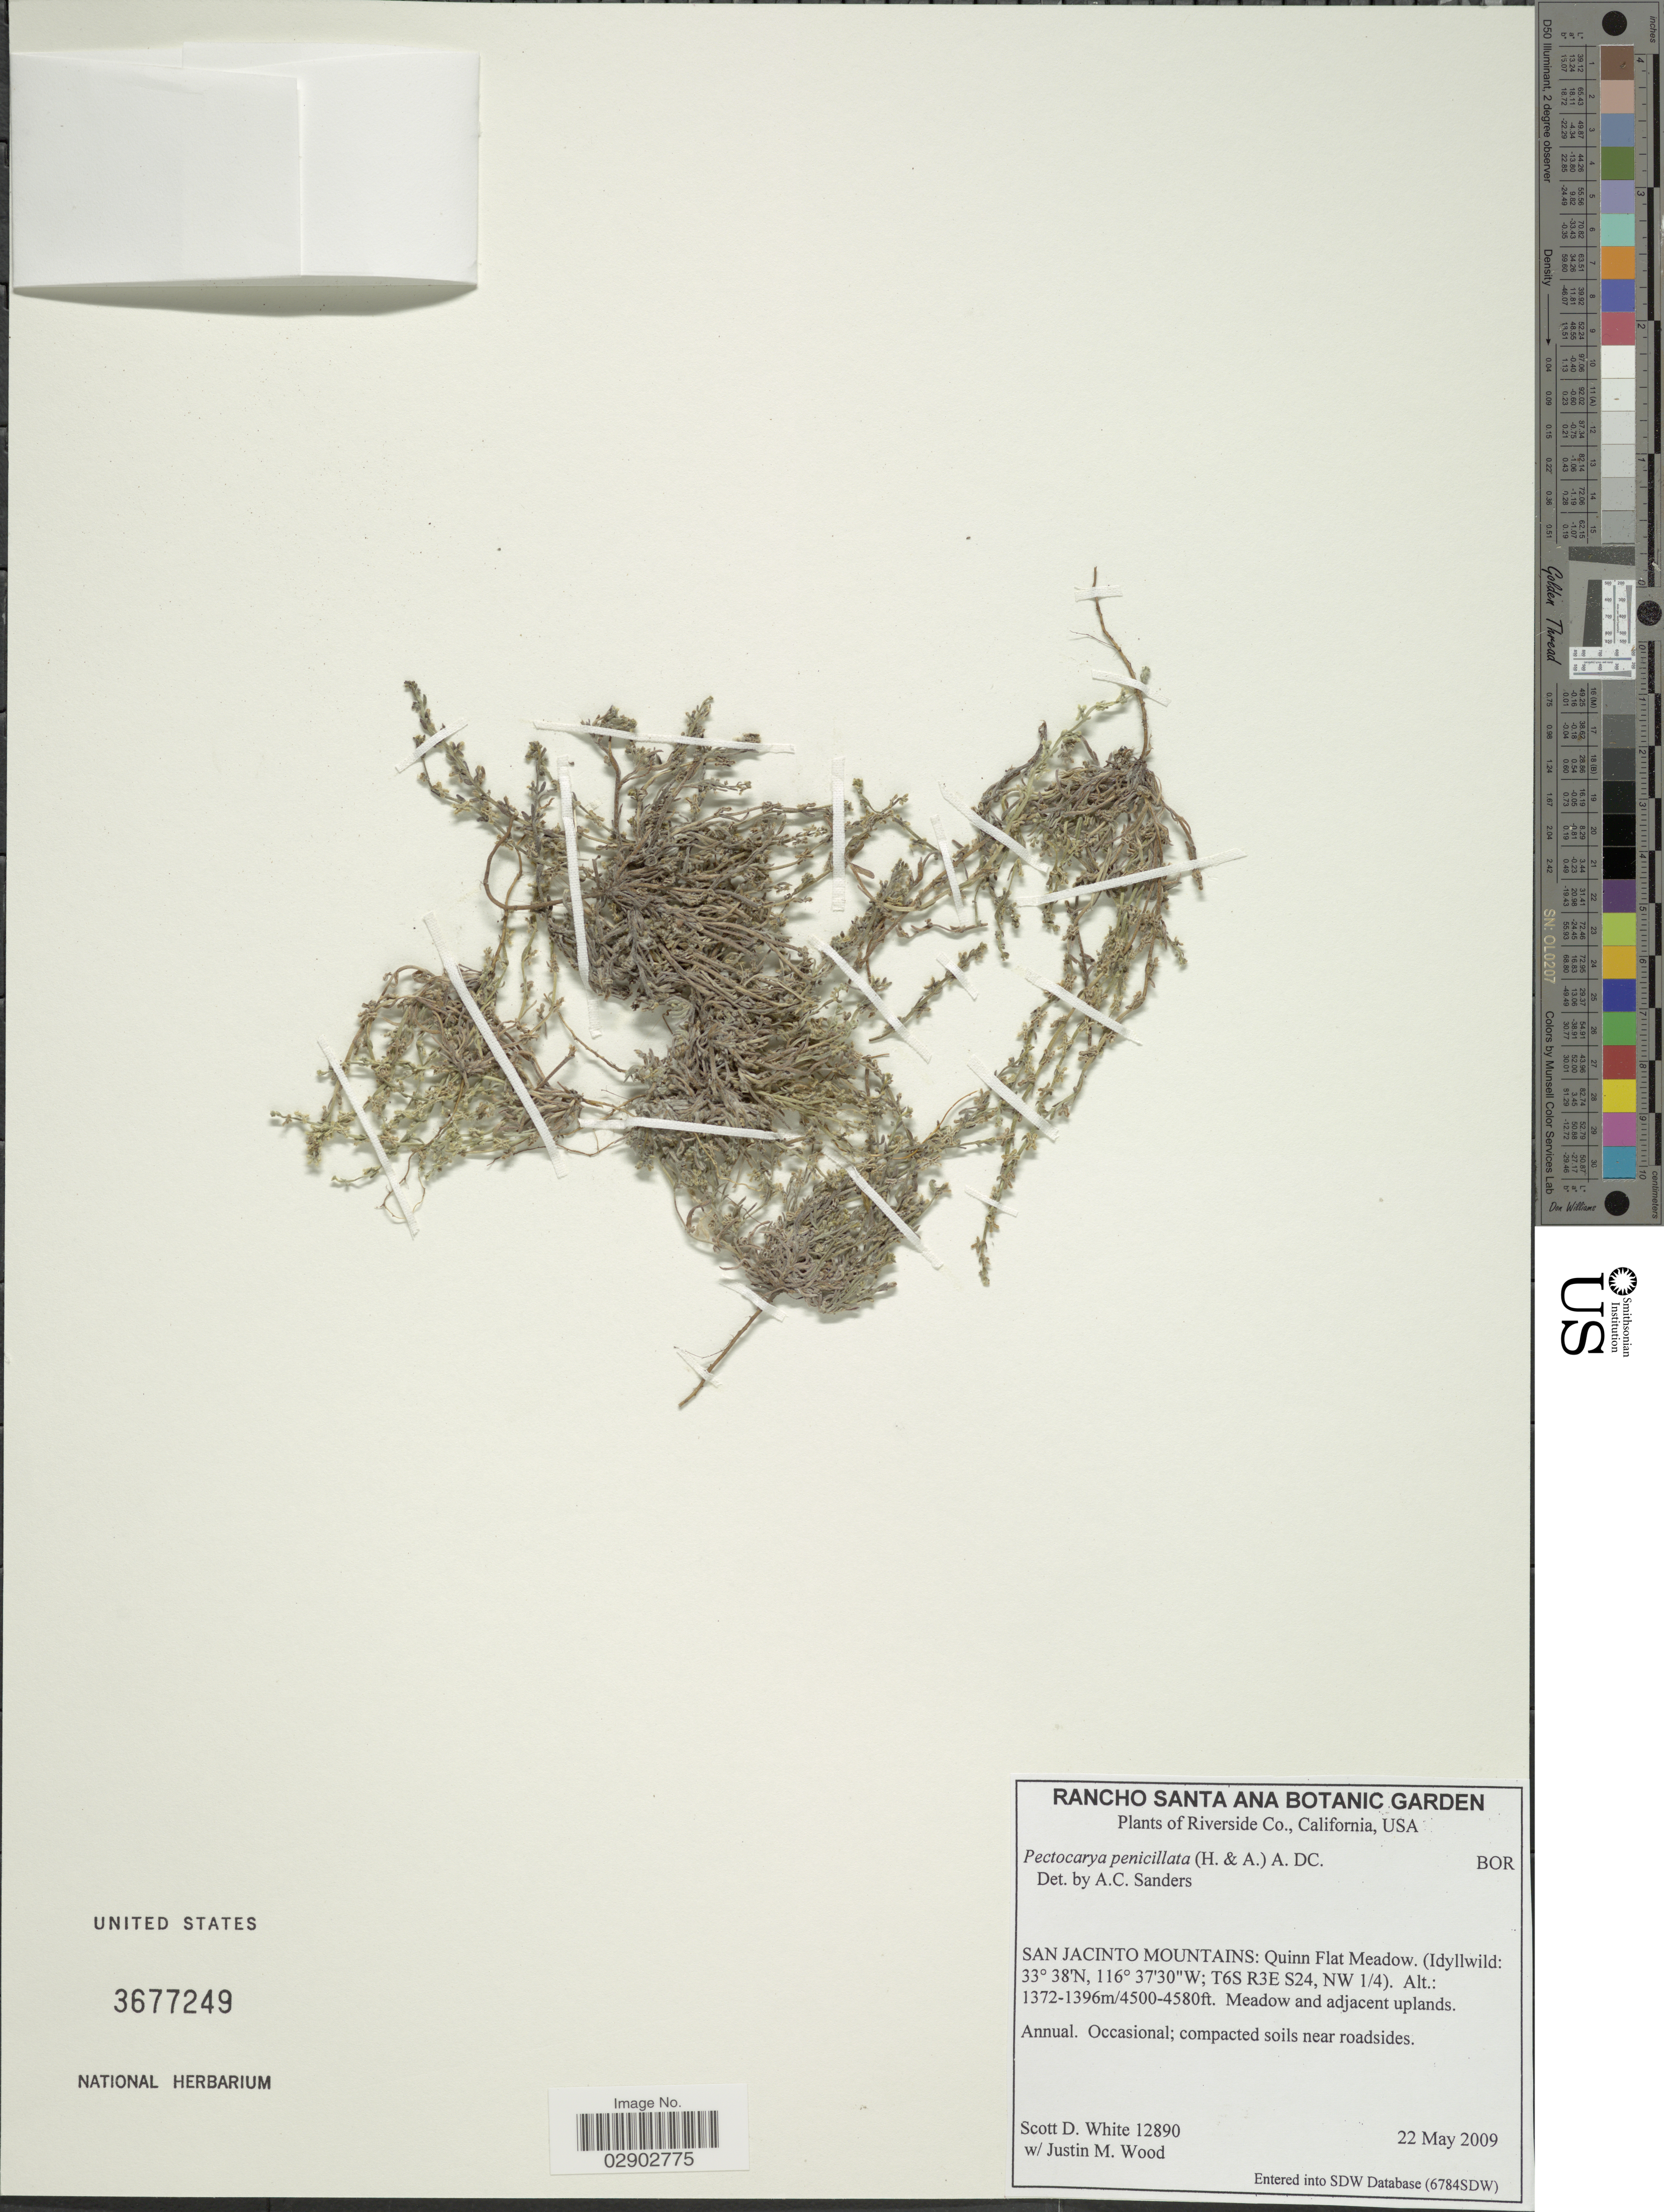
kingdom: Plantae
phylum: Tracheophyta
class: Magnoliopsida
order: Boraginales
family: Boraginaceae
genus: Pectocarya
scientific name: Pectocarya penicillata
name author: Hook. & Arn.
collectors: S. White & J. M. Wood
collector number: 12890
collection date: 2009-05-22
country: United States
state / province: California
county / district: Riverside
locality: Riverside Co. San Jacinto Mountains: Quinn Flat Meadow. (Idyllwild; T6S R3E S24, NW ¼).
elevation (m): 1372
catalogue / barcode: US 3677249